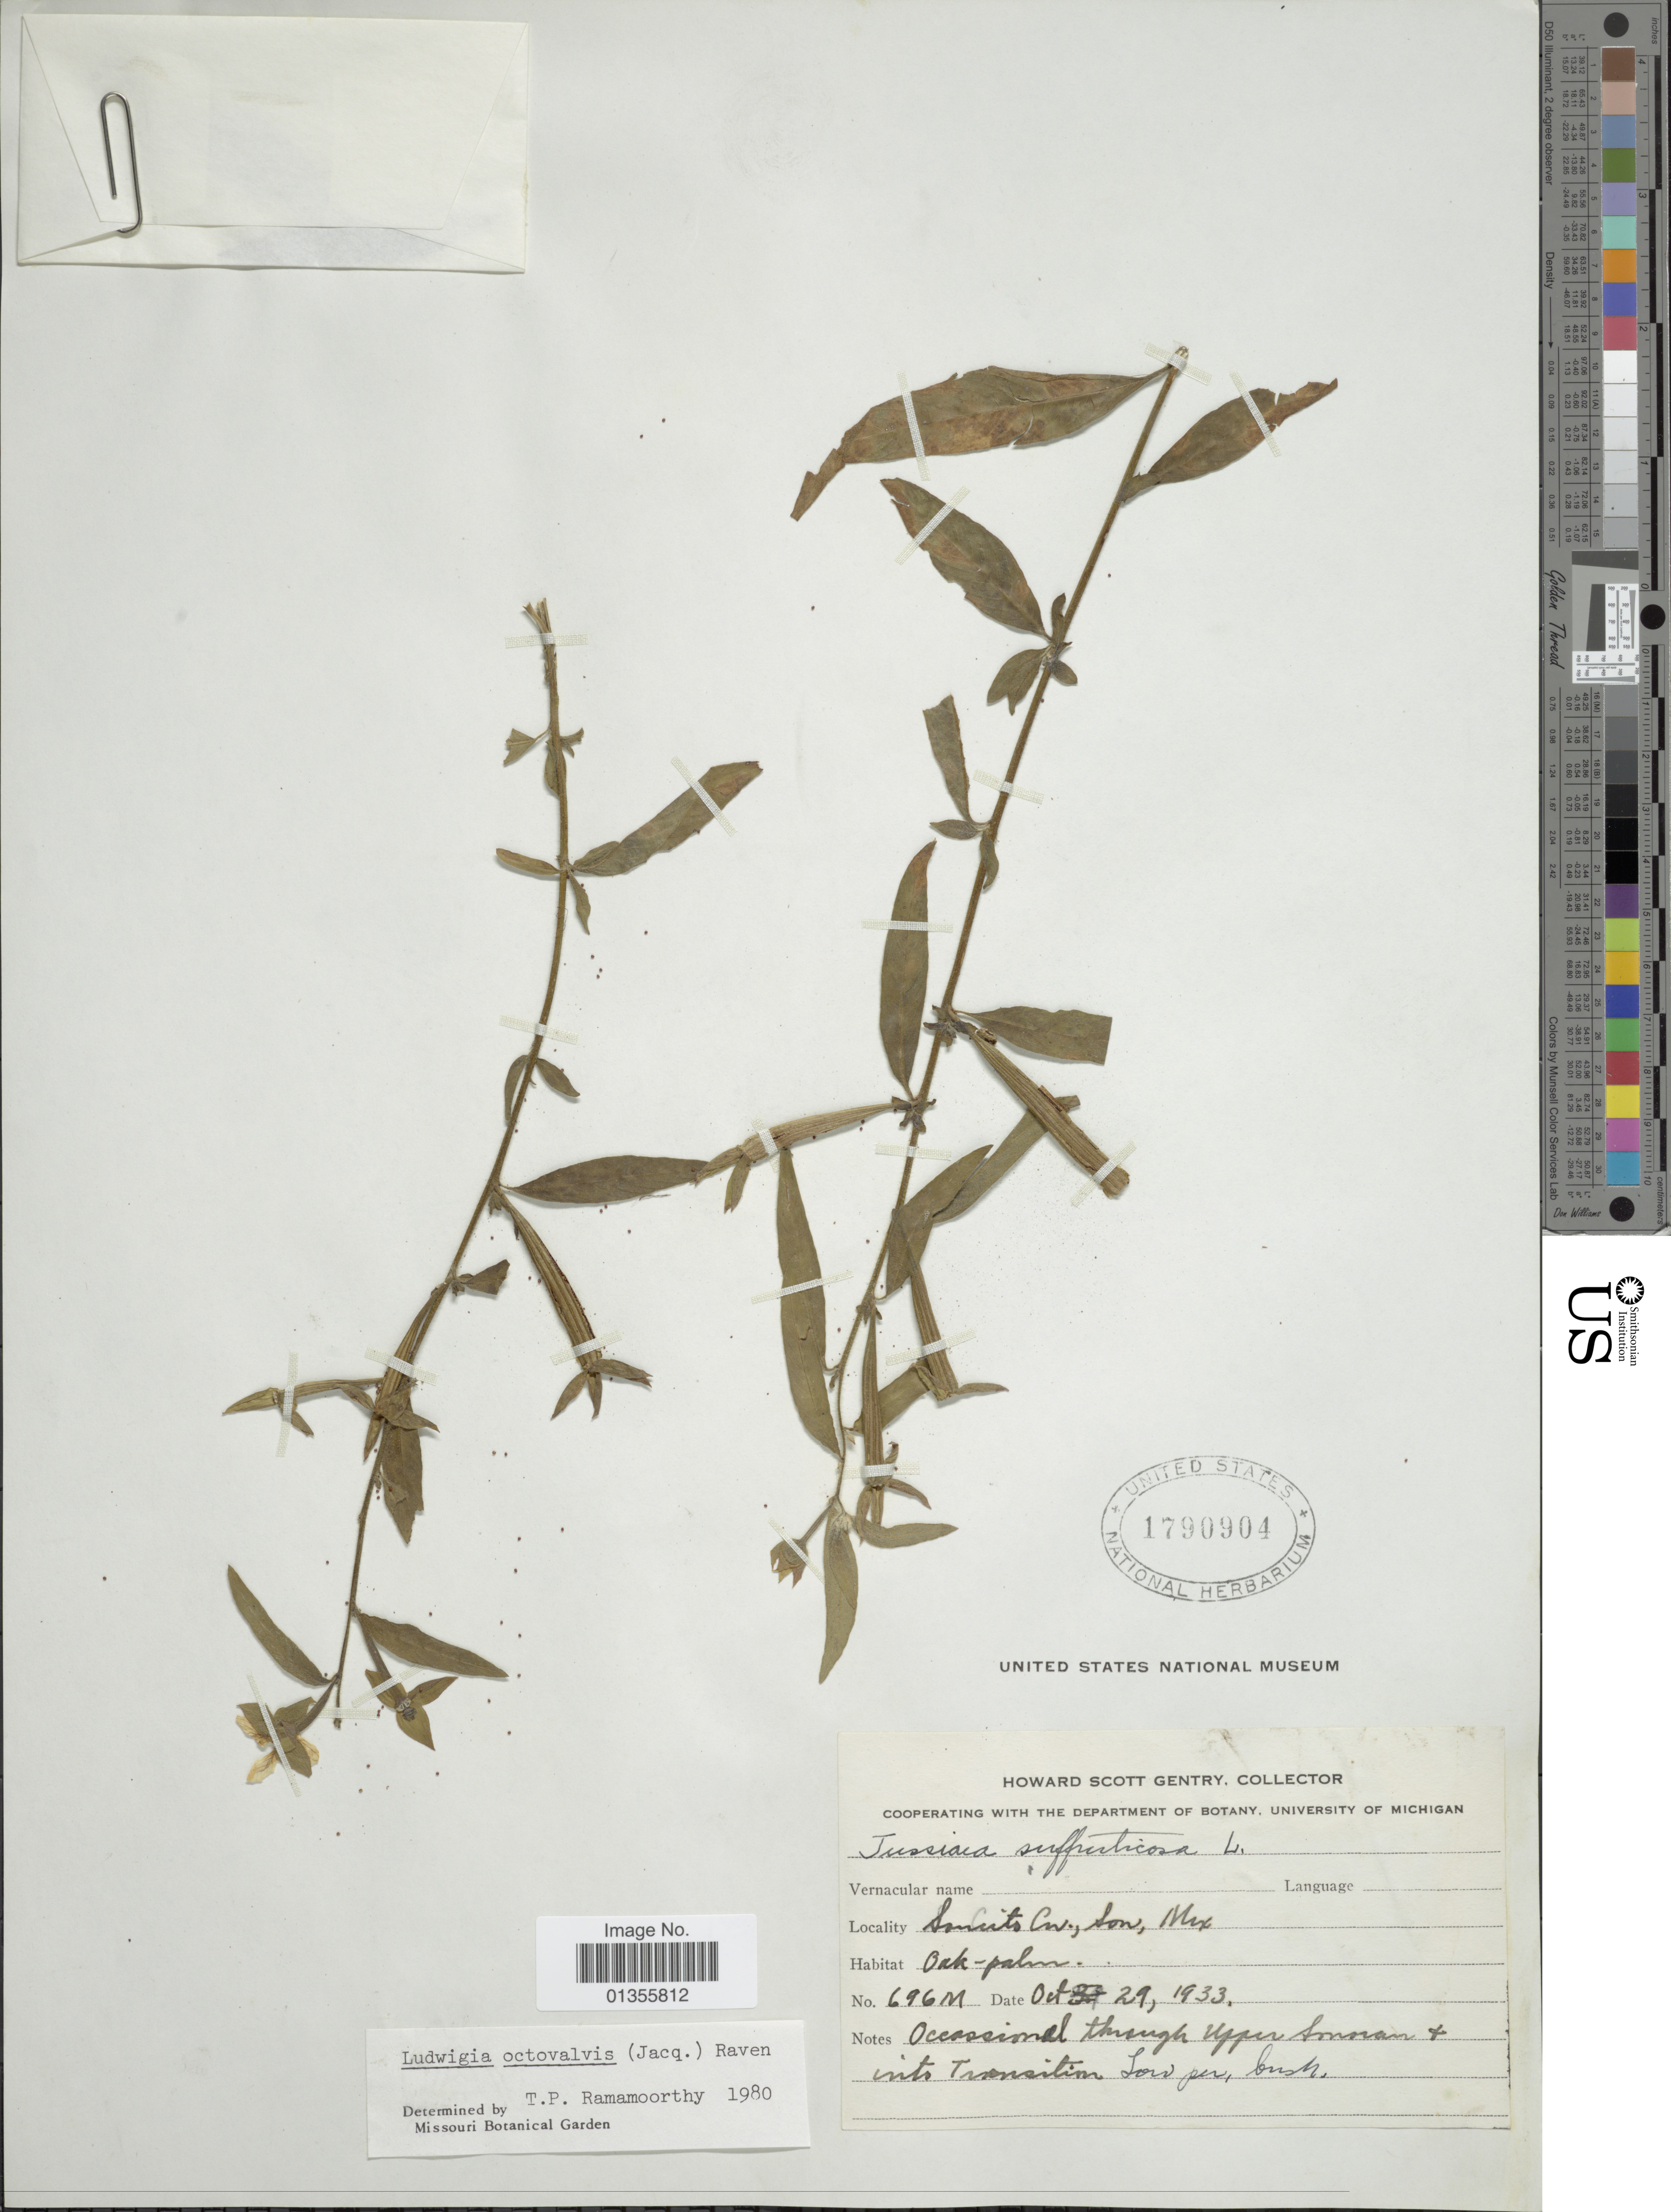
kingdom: Plantae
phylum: Tracheophyta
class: Magnoliopsida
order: Myrtales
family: Onagraceae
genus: Ludwigia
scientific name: Ludwigia octovalvis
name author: (Jacq.) P.H. Raven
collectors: H. S. Gentry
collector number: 696M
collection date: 1933-10-29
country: Mexico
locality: Sonieto Cn., Son [interpreted]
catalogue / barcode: US 1790904